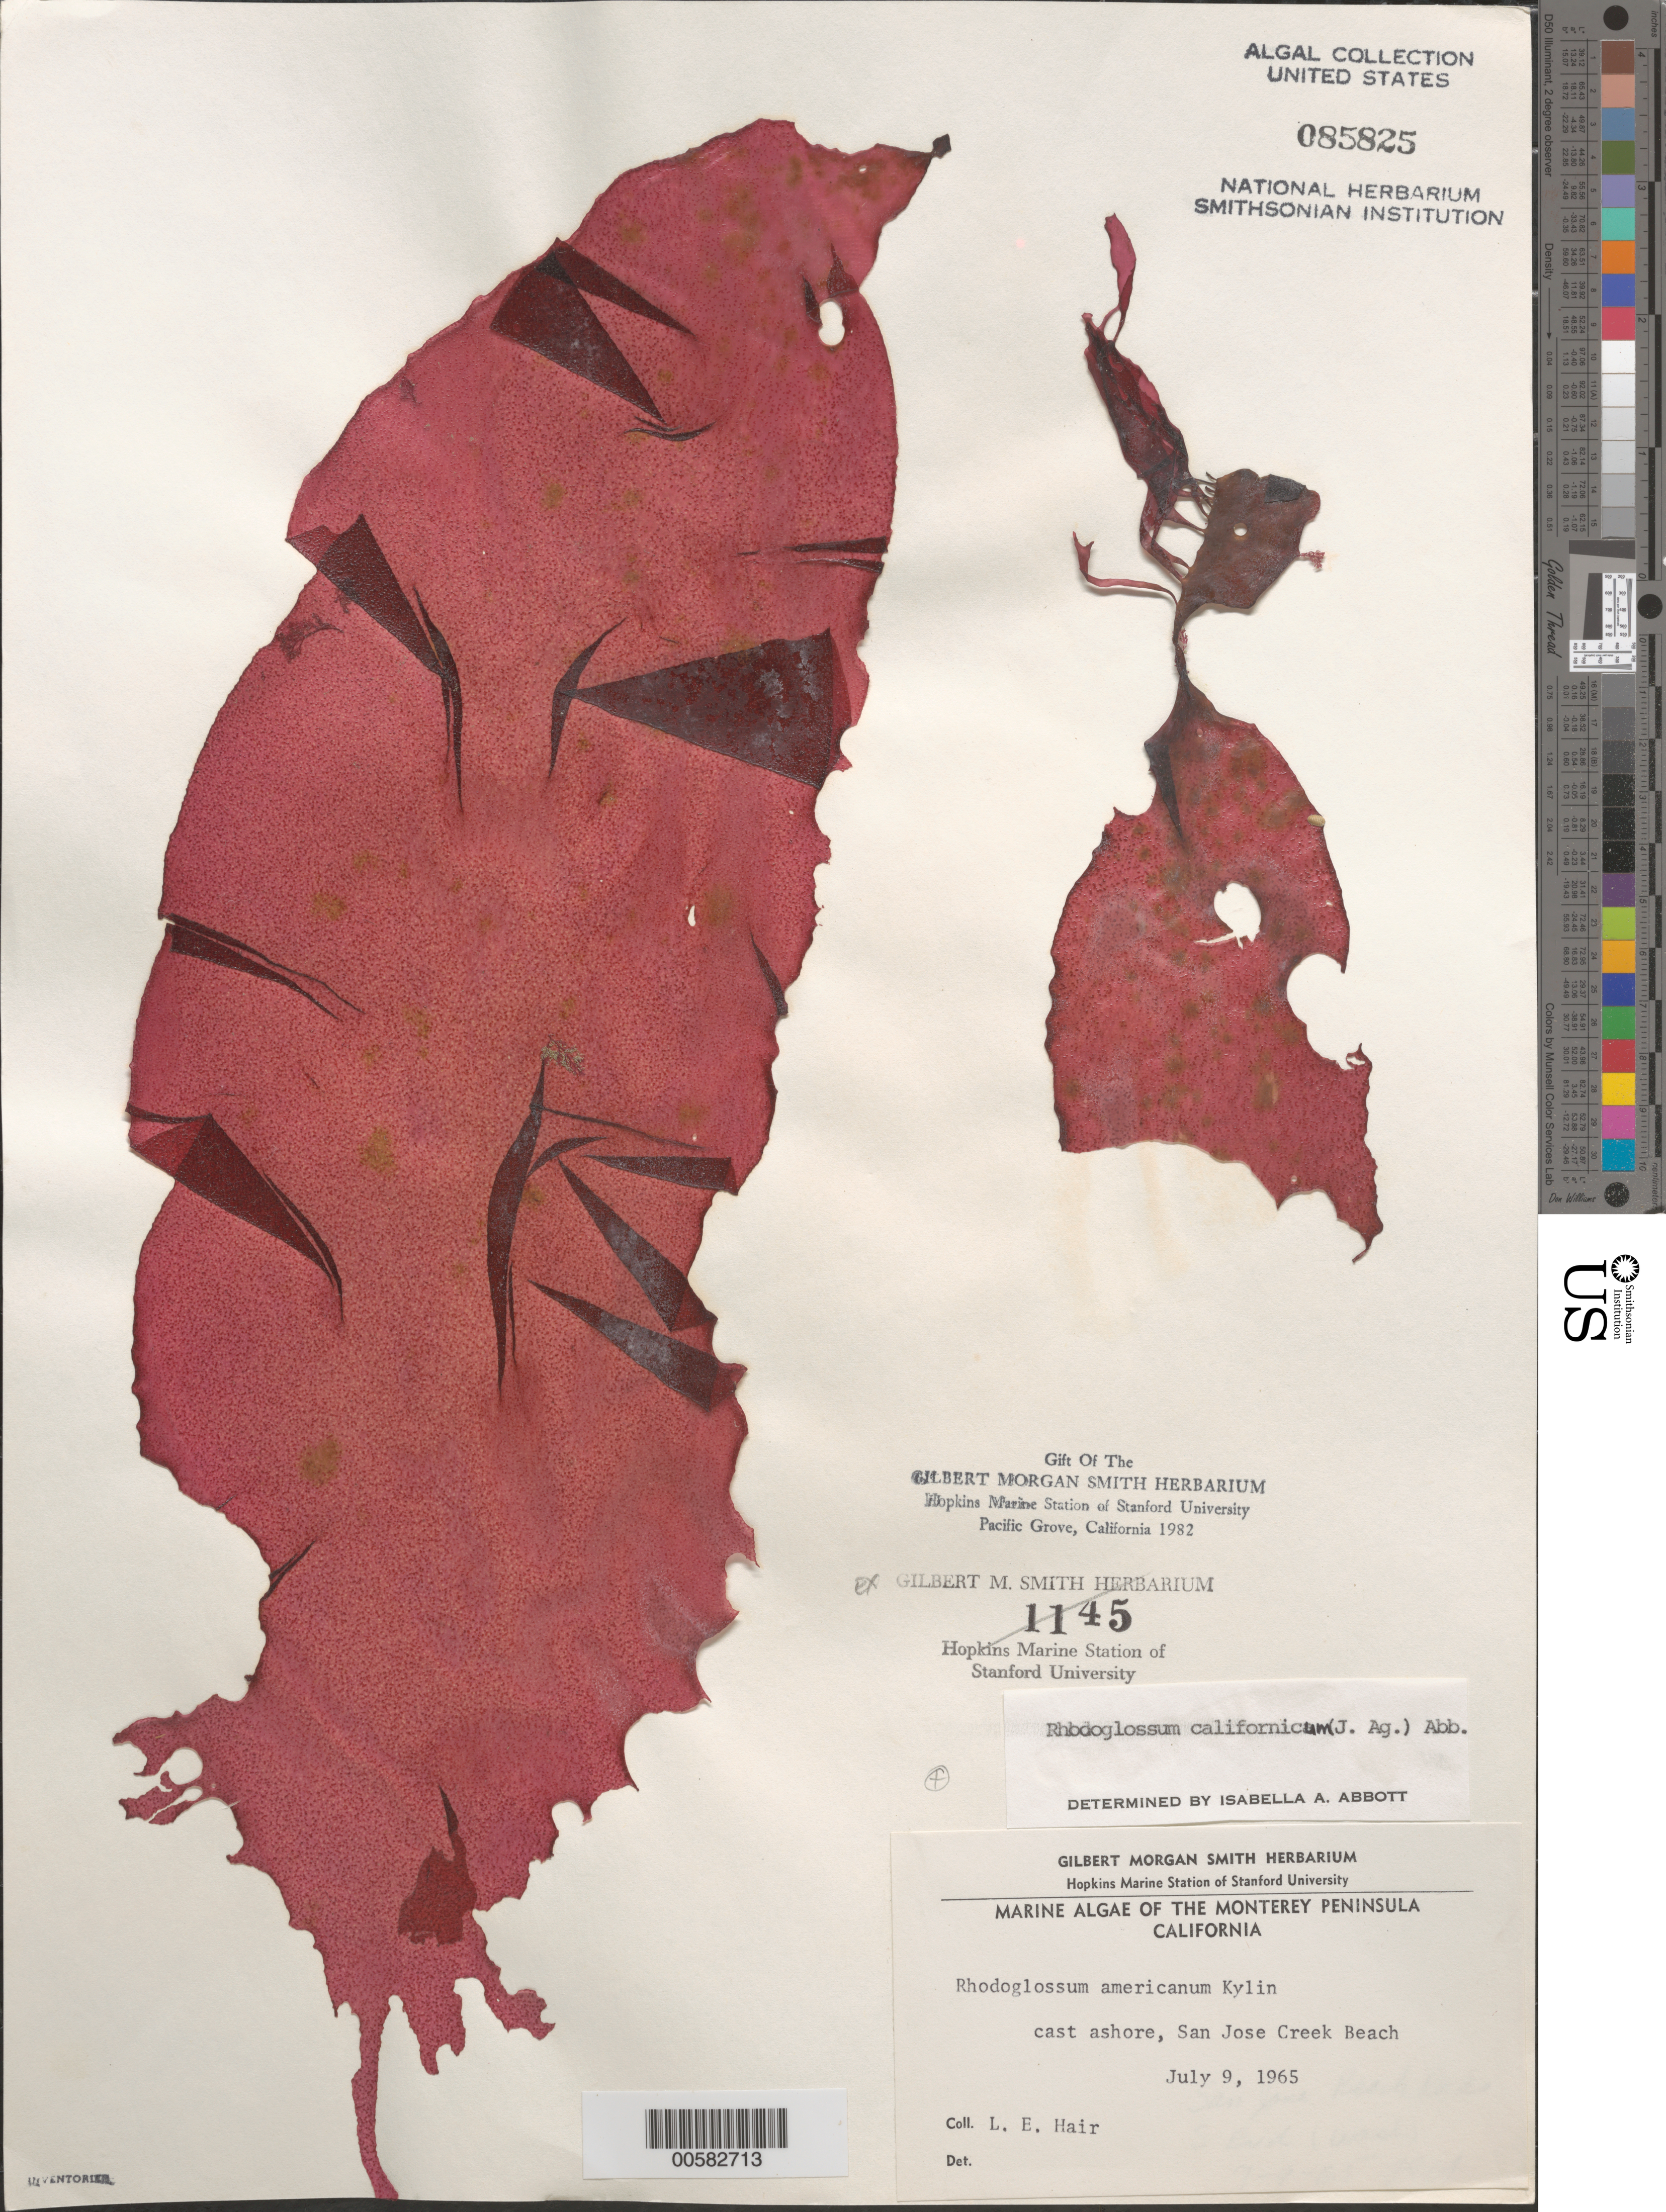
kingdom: Plantae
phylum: Rhodophyta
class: Florideophyceae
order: Gigartinales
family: Gigartinaceae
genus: Mazzaella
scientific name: Mazzaella californica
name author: (J. Agardh) G. De Toni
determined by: Algae name updating Project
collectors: L. Hair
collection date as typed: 09 Jul 1965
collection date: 1965-07-09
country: United States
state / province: California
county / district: Monterey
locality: San Jose Creek Beach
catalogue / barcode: US 85825